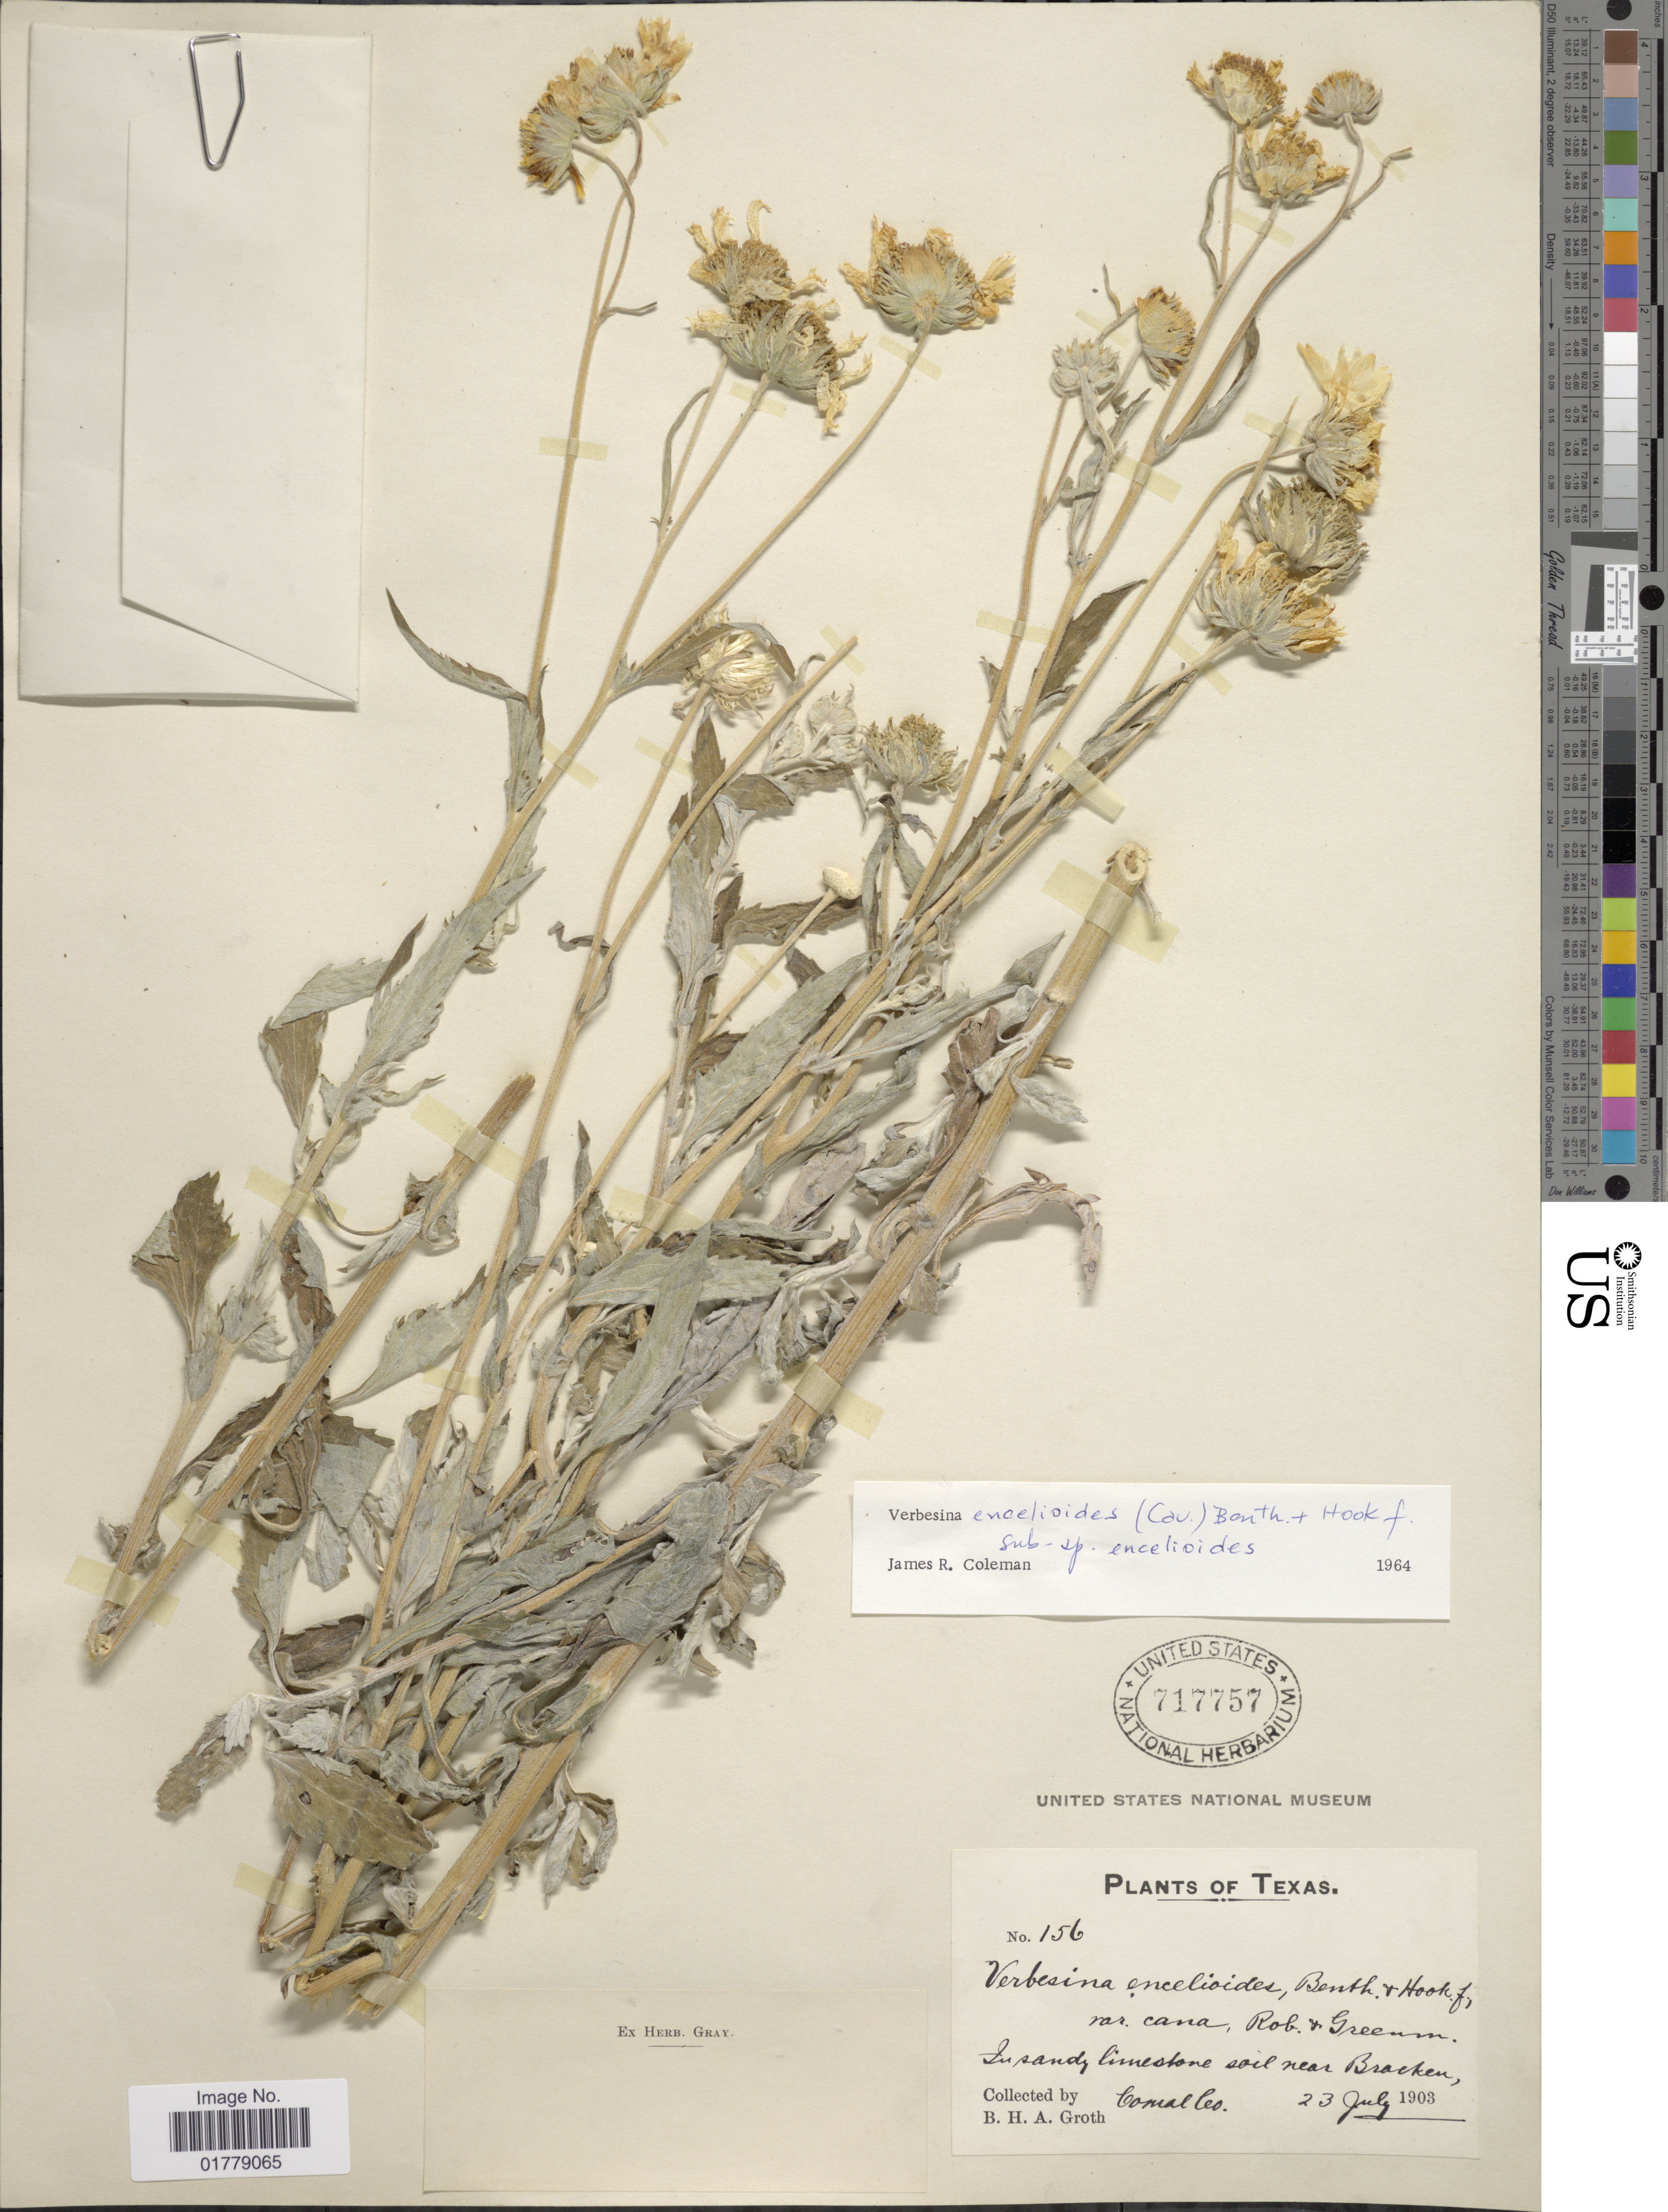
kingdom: Plantae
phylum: Tracheophyta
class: Magnoliopsida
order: Asterales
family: Asteraceae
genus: Verbesina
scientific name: Verbesina encelioides subsp. encelioides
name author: (Cav.) Benth. & Hook.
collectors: B. Groth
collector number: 156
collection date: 1903-07-23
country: United States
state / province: Texas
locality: In sandy limestone soil near Bracken, Comal Co.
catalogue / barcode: US 717757